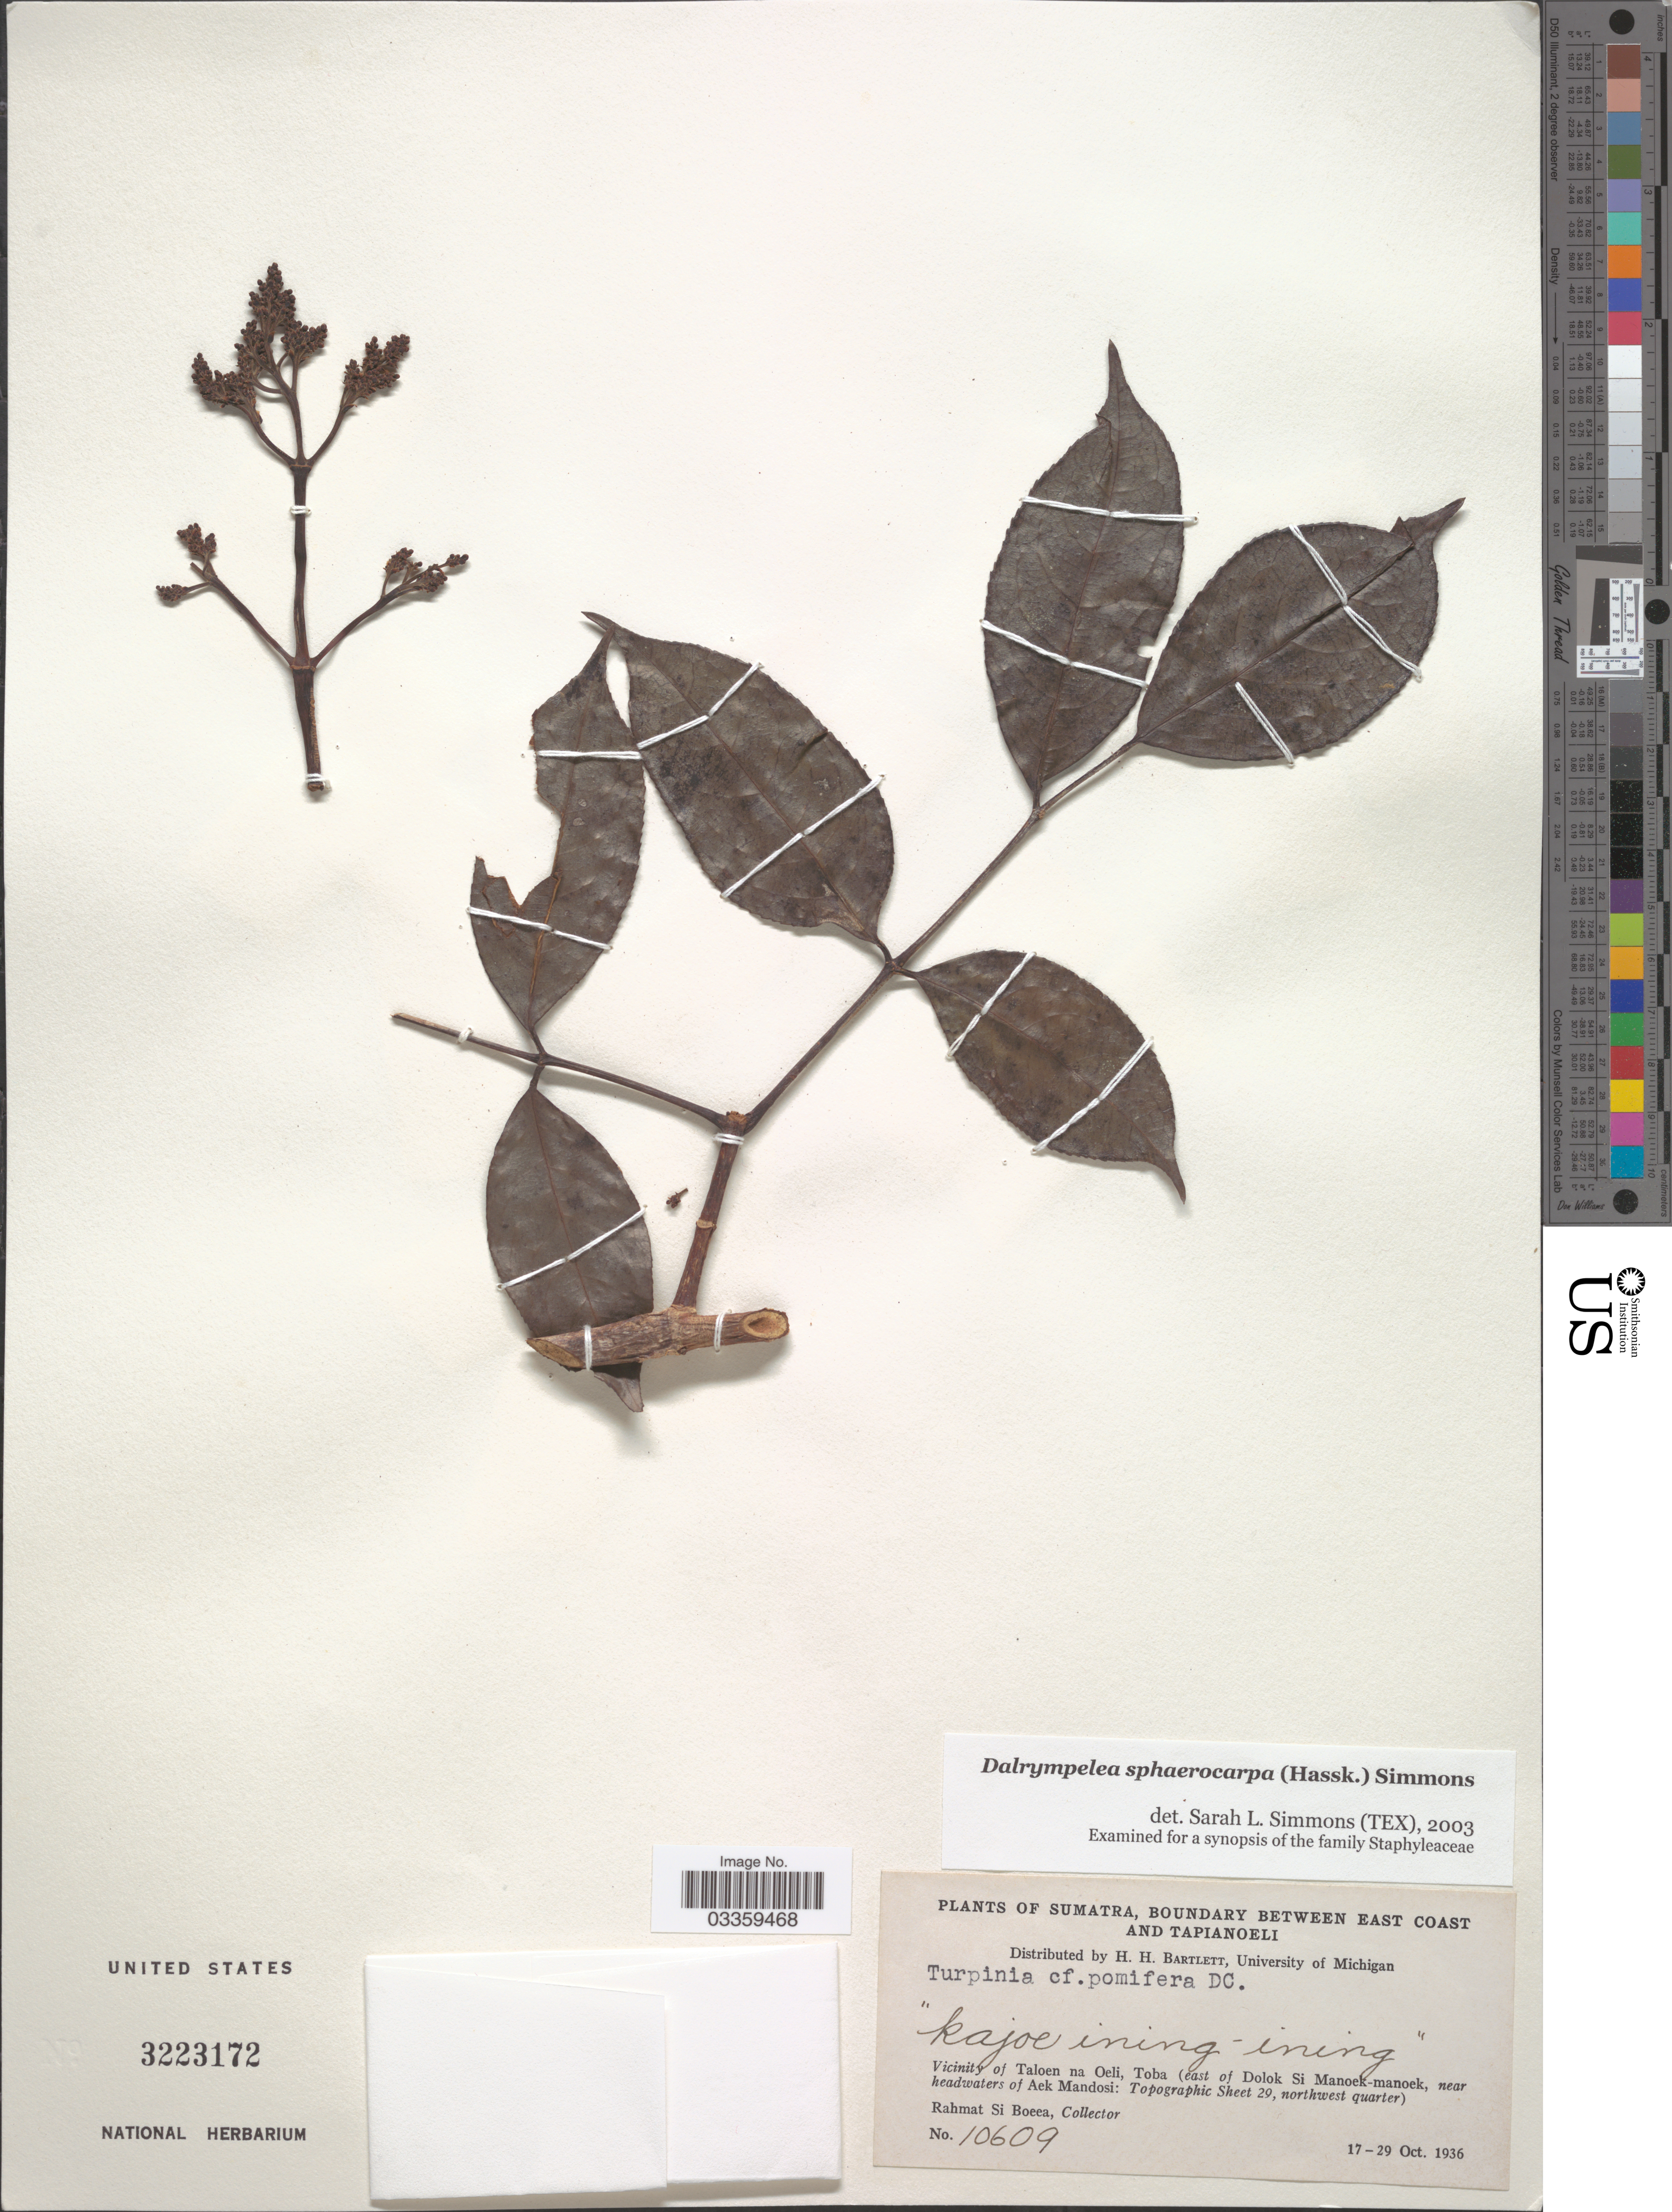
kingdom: Plantae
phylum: Tracheophyta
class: Magnoliopsida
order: Crossosomatales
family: Staphyleaceae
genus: Dalrympelea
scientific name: Dalrympelea sphaerocarpa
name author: (Hassk.) Nor-Ezzaw.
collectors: Rahmat Si Boeea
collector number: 10609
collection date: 1936-10-17/1936-10-29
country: Indonesia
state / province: Sumatra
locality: Boundary between East Coast and Tapianoeli. Vicinity of Taloen na Oeli, Toba (east of Dolok Si Manoek-manoek, near headwaters of Aek Mandosi: Topographic Sheet 29, northwest quarter).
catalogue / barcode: US 3223172